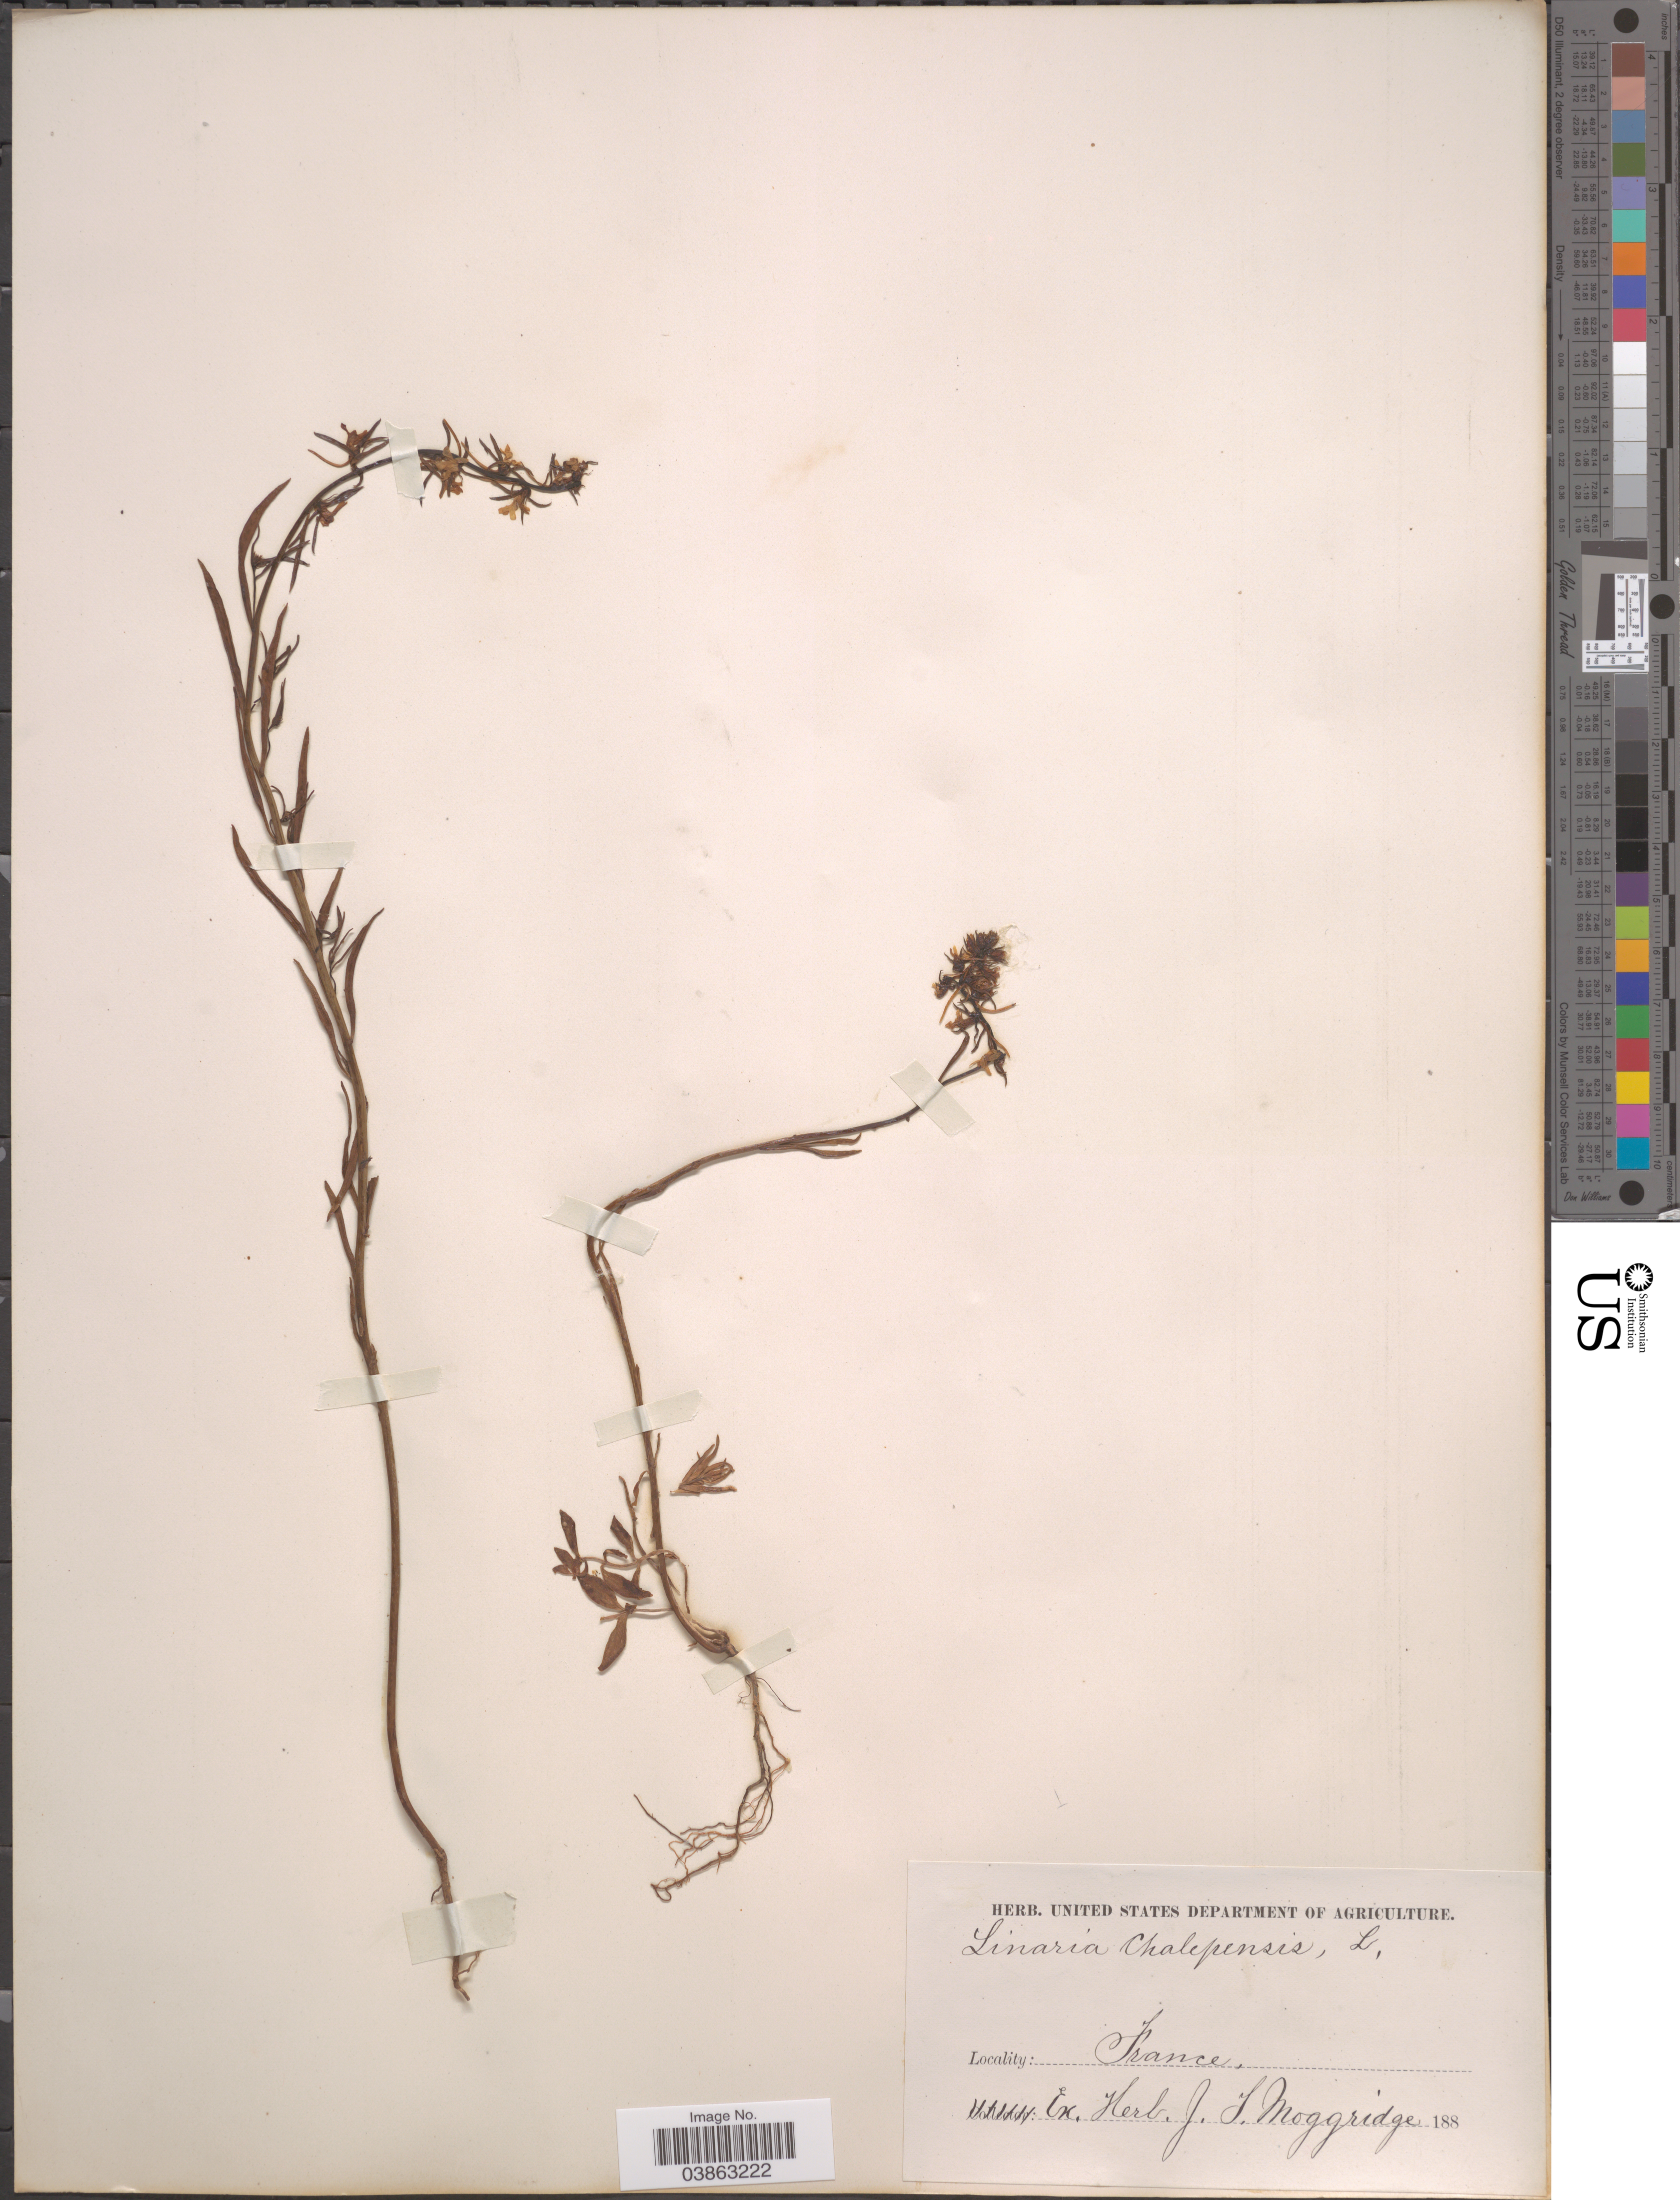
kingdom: Plantae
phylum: Tracheophyta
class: Magnoliopsida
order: Lamiales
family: Plantaginaceae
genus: Linaria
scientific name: Linaria chalepensis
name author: (L.) Mill.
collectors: ex herb. J.T. Moggridge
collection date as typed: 188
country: France